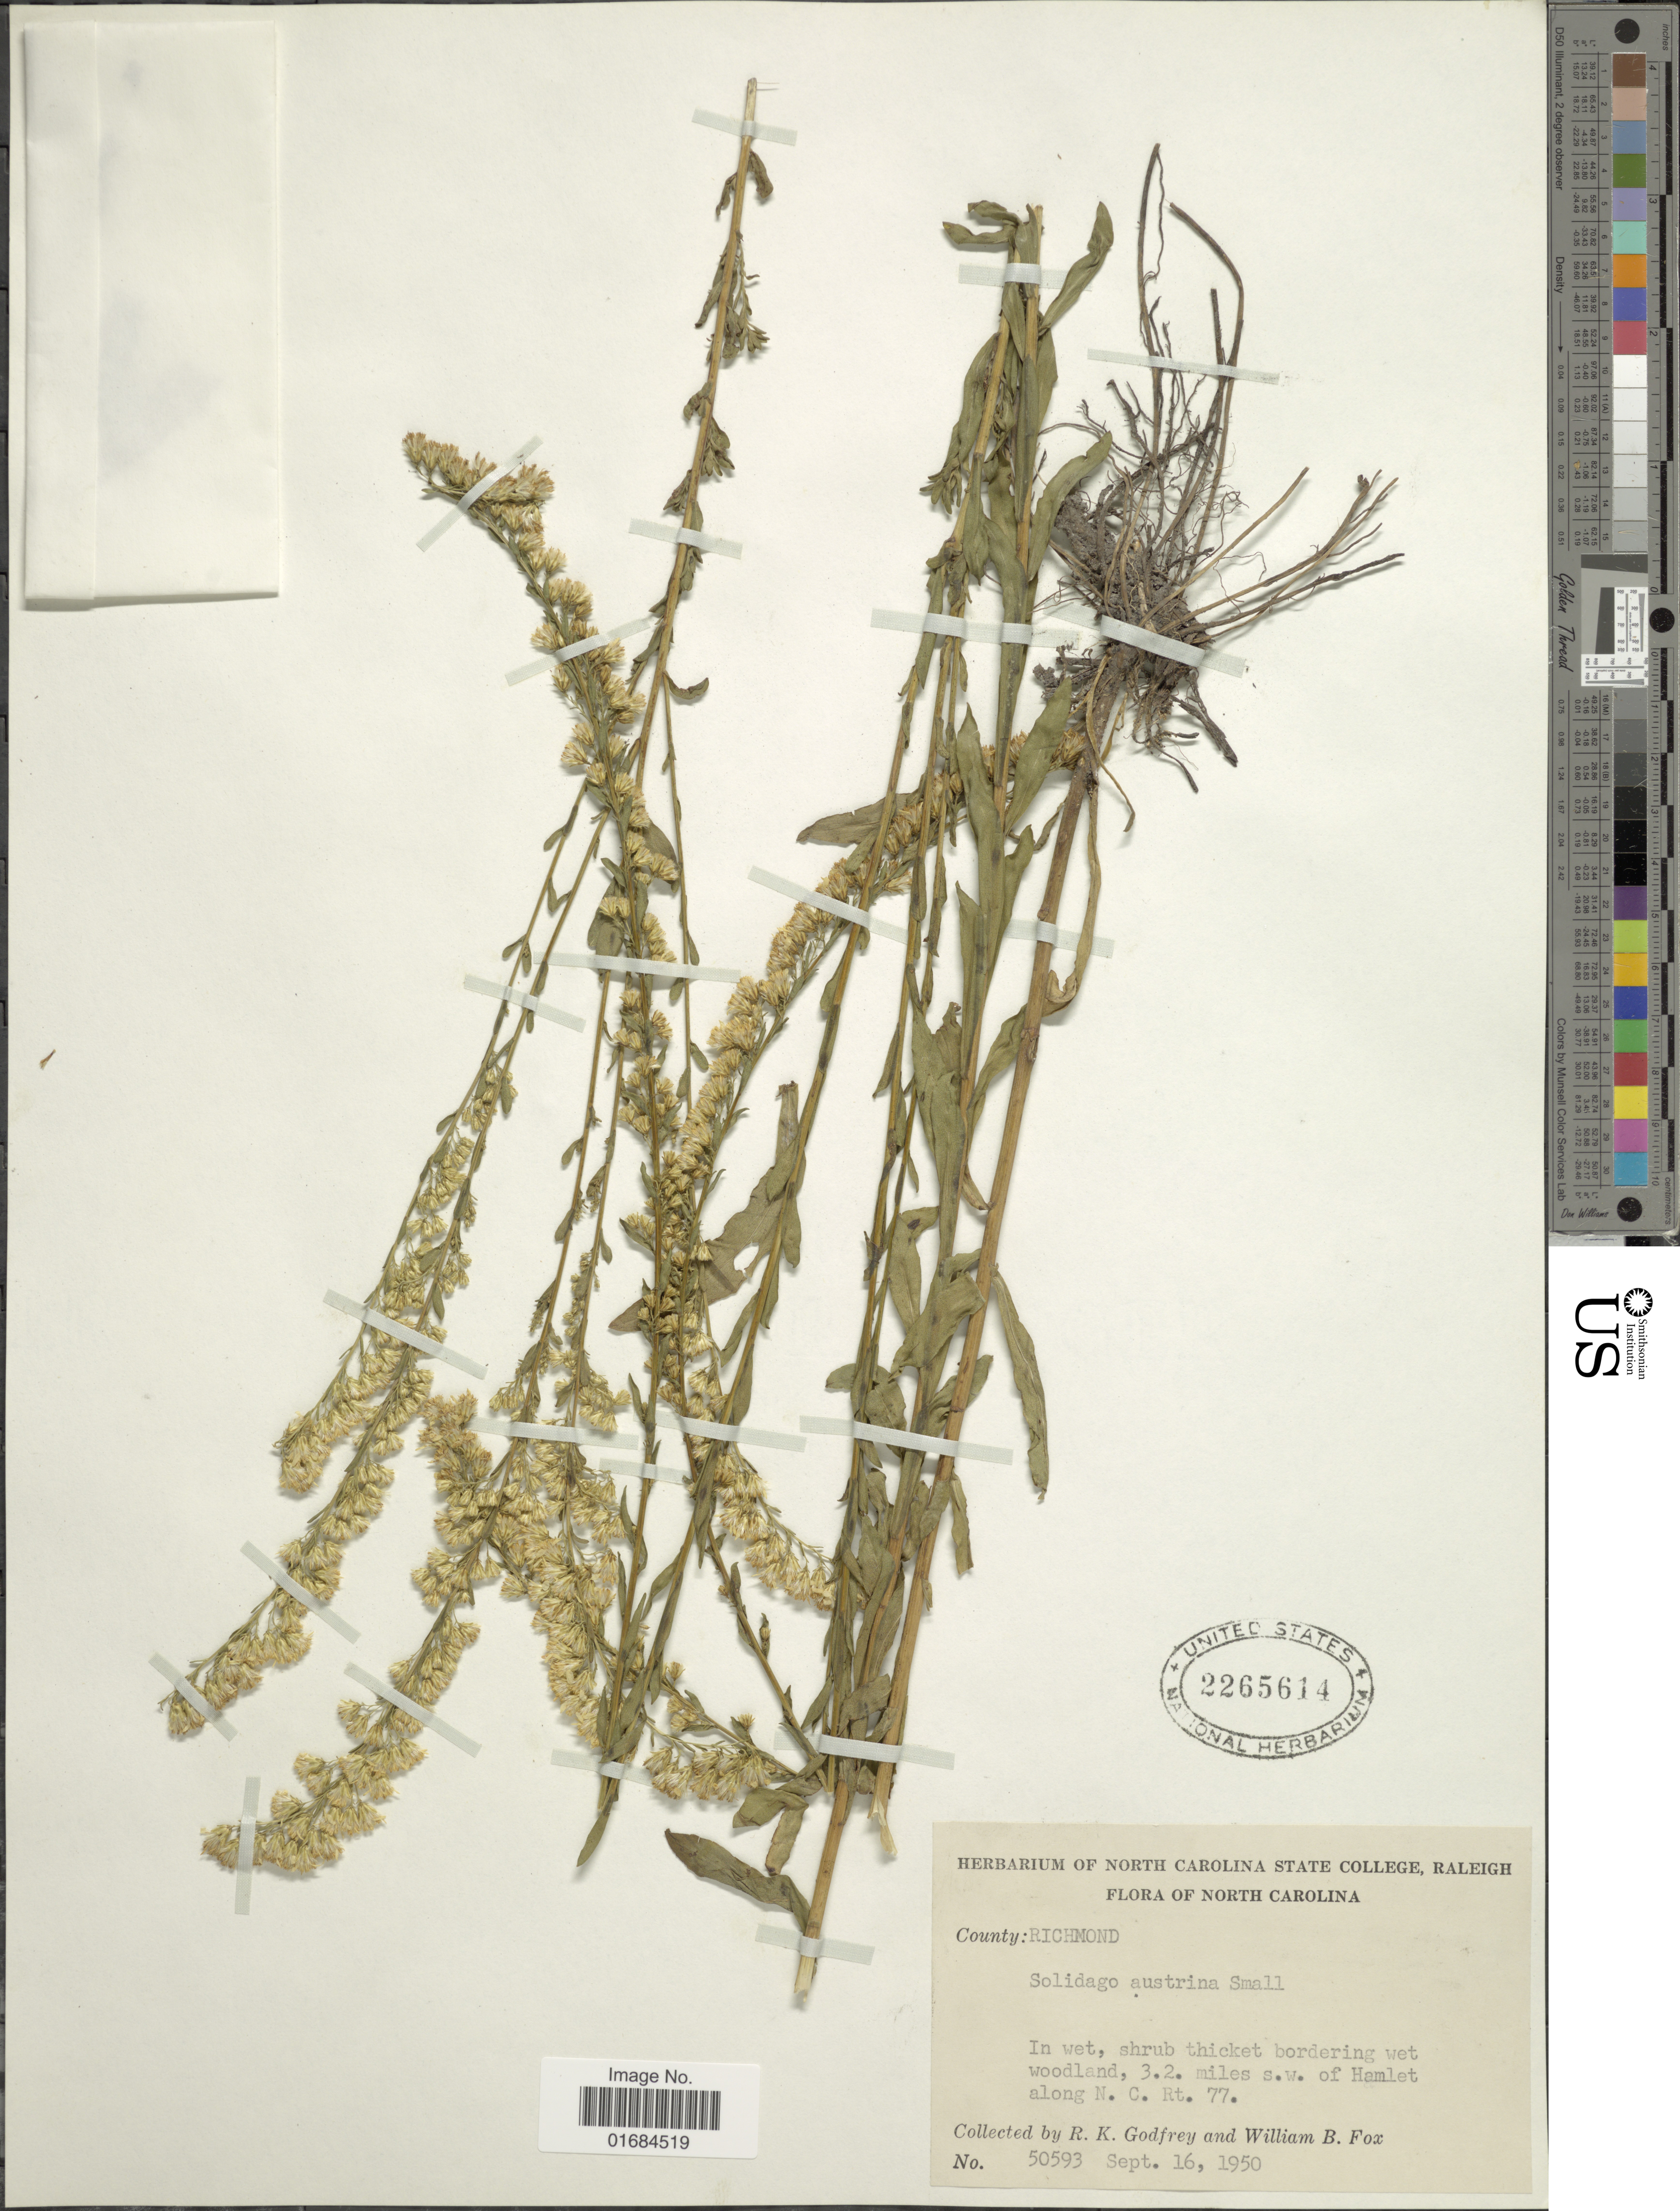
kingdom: Plantae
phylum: Tracheophyta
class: Magnoliopsida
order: Asterales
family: Asteraceae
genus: Solidago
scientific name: Solidago austrina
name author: Small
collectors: R. K. Godfrey & W. B. Fox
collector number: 50593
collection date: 1950-09-16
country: United States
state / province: North Carolina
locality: County Richmond, bordering wet woodland, 3.2 miles s.w. of Hamlet along N.C. Rt. 77.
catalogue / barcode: US 2265614